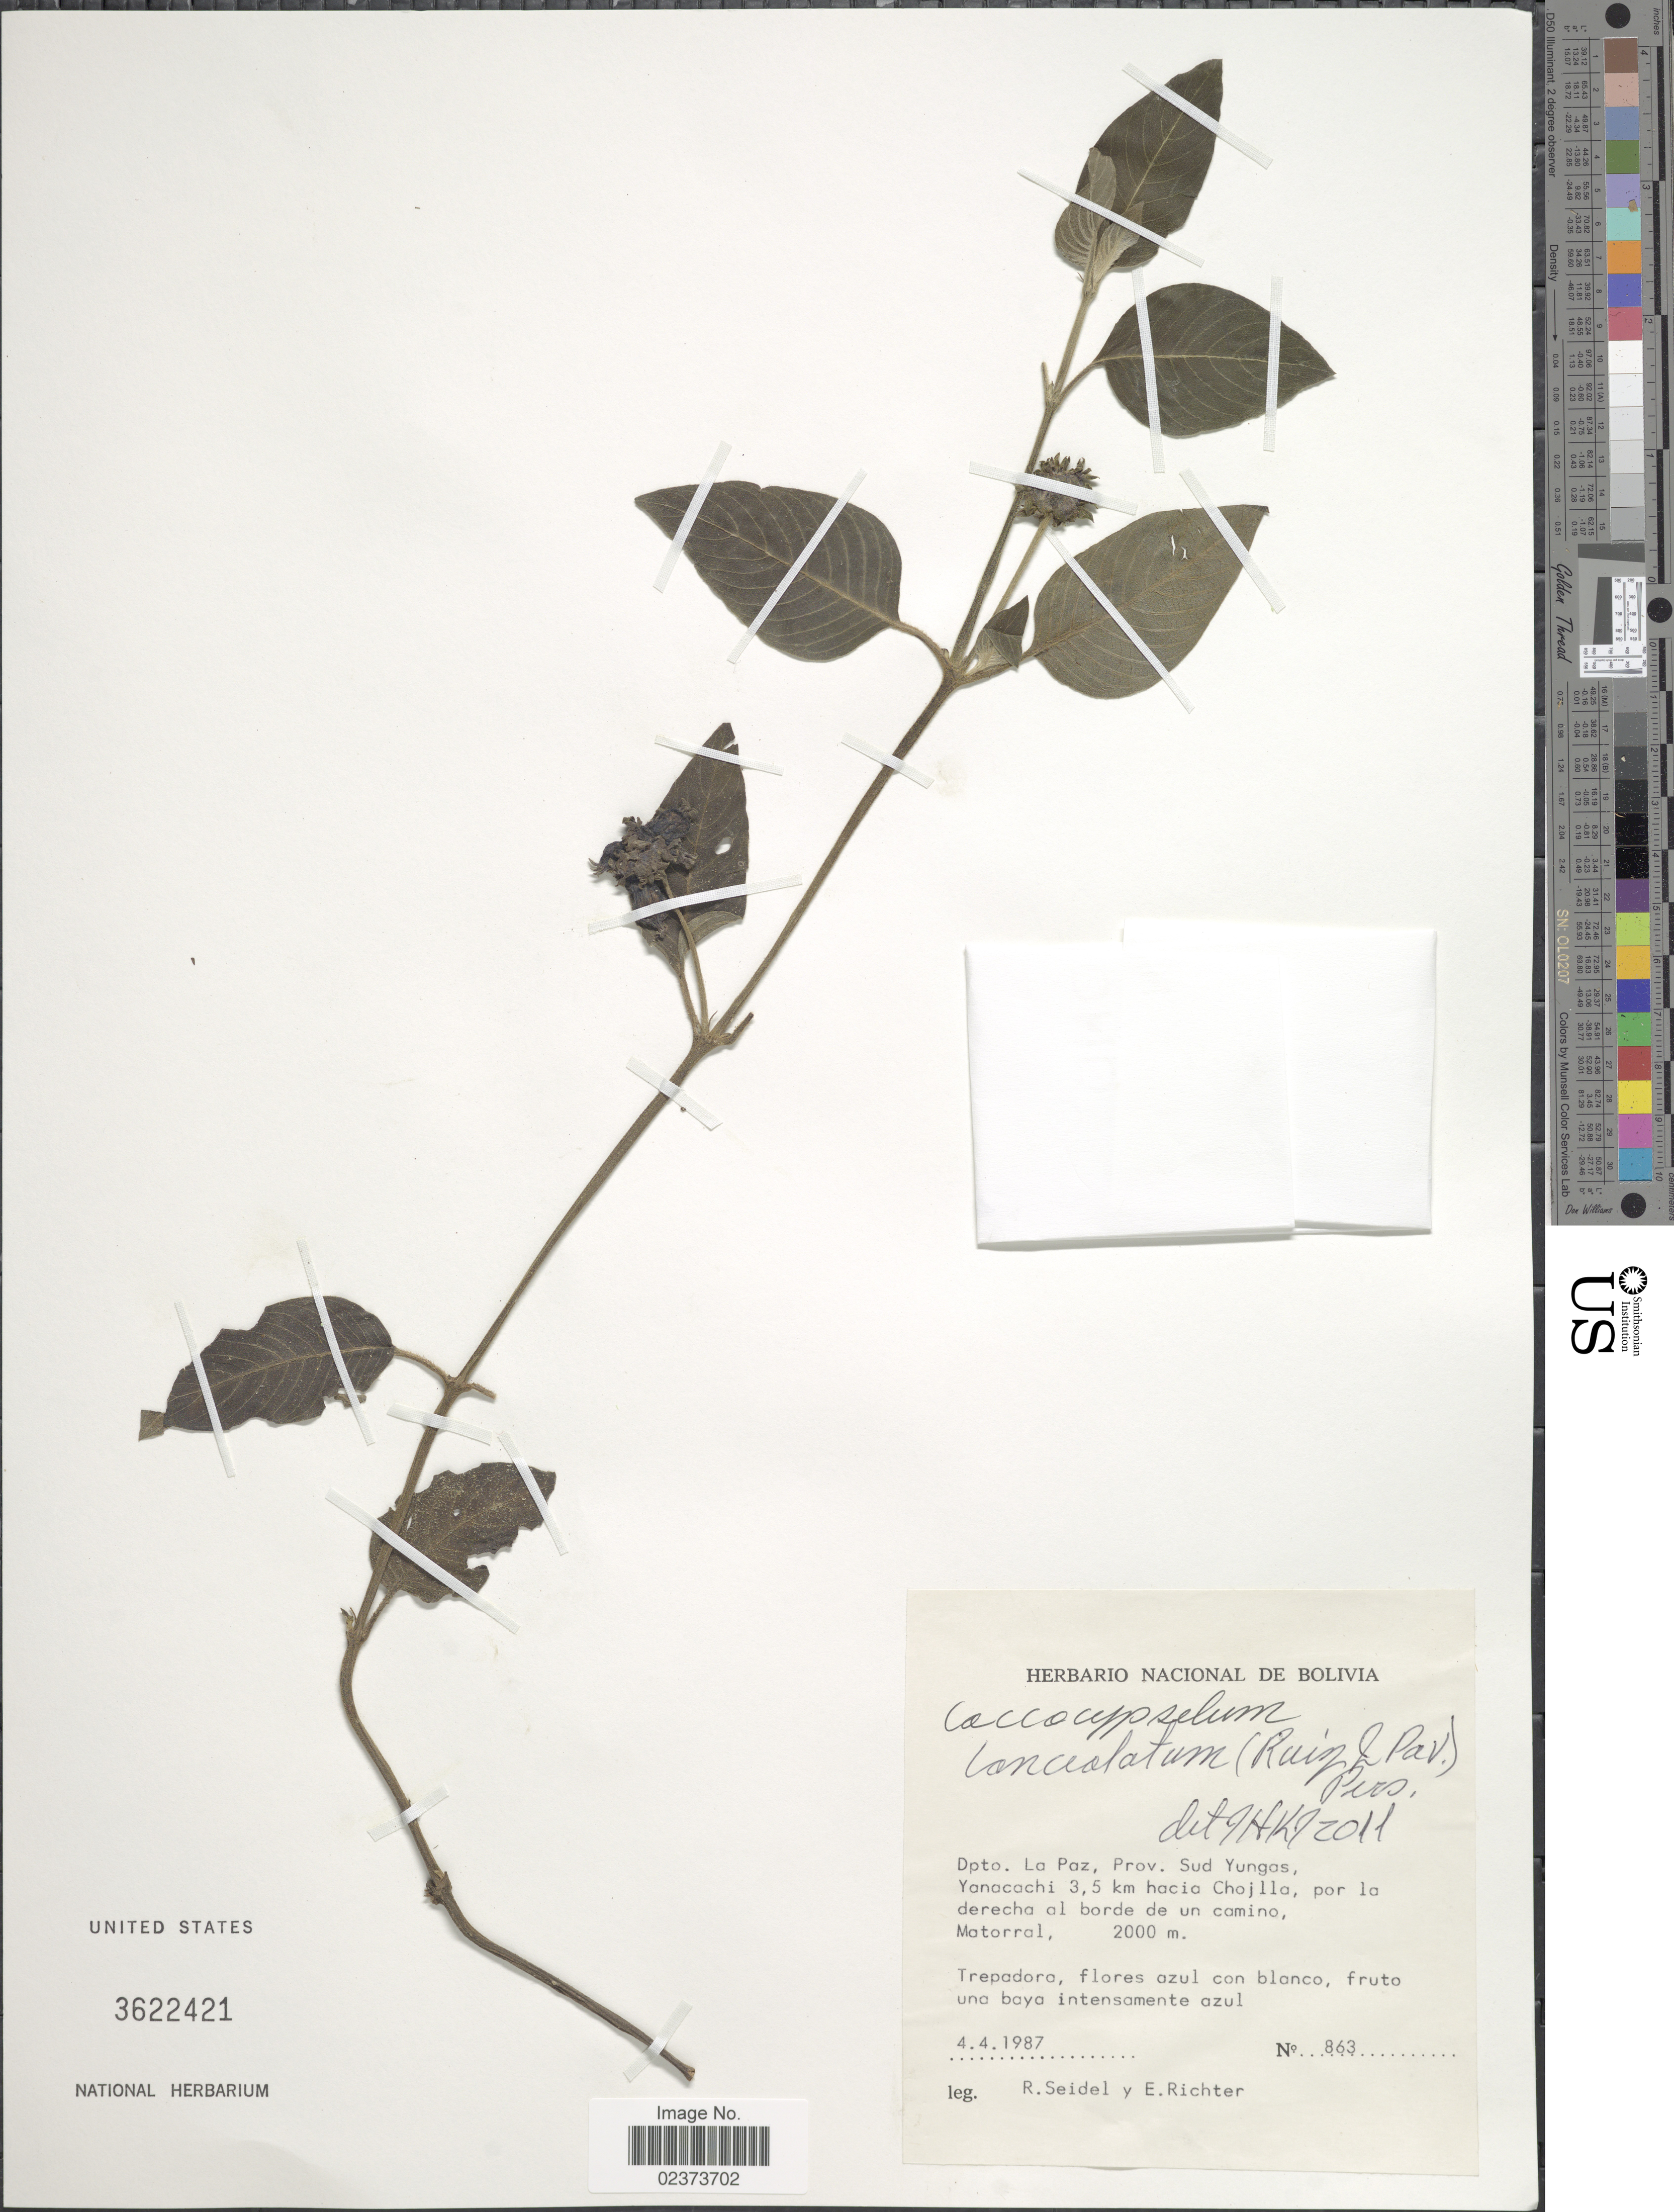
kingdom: Plantae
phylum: Tracheophyta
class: Magnoliopsida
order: Gentianales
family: Rubiaceae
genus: Coccocypselum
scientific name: Coccocypselum lanceolatum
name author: (Ruiz & Pav.) Pers.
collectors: R. Seidel & E. Richter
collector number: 863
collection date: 1987-04-04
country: Bolivia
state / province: La Paz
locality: Dpto La Paz, prov. Sud Yngas, Yanacachi 3.5 km hacia Chojla, por la derecha al borde de un camino Matorral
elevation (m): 2000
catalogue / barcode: US 3622421